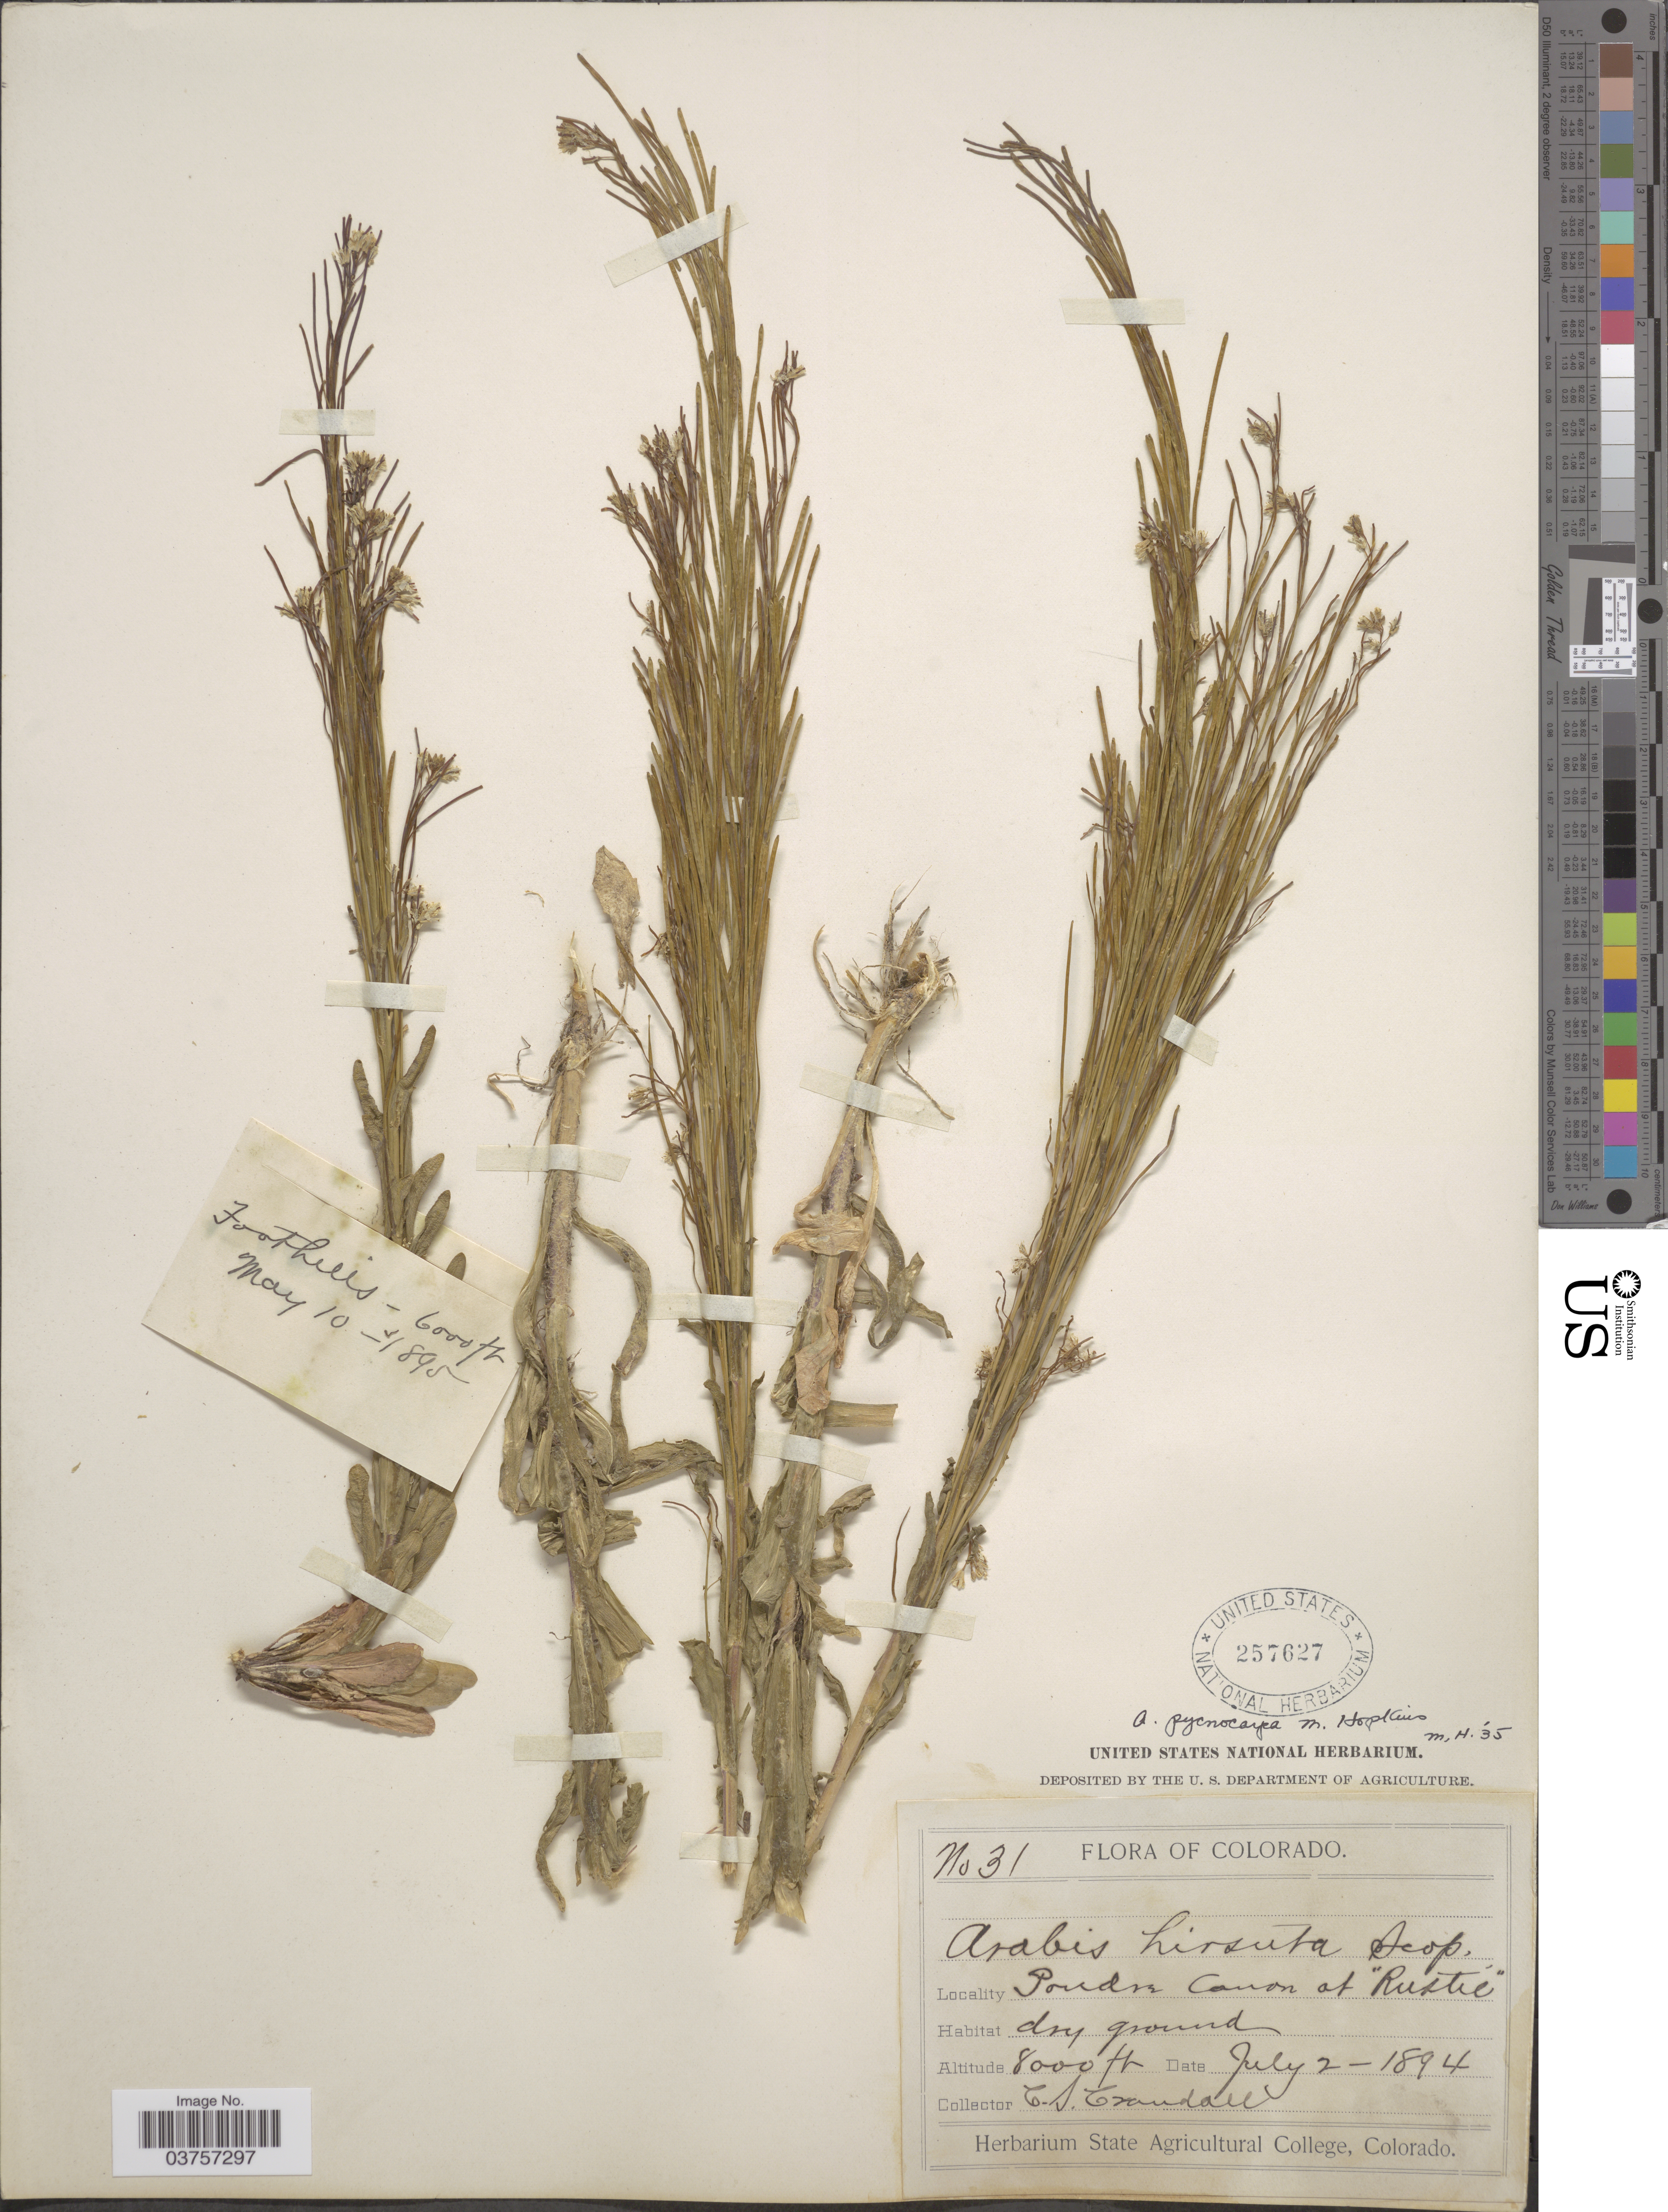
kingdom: Plantae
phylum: Tracheophyta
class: Magnoliopsida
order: Brassicales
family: Brassicaceae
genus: Arabis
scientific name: Arabis hirsuta var. pycnocarpa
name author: M. Hopkins & Rollins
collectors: C. Crandall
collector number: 31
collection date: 1894-07-02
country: United States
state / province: Colorado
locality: Poudre Canon at "Rustie".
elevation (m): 2438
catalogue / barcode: US 257627